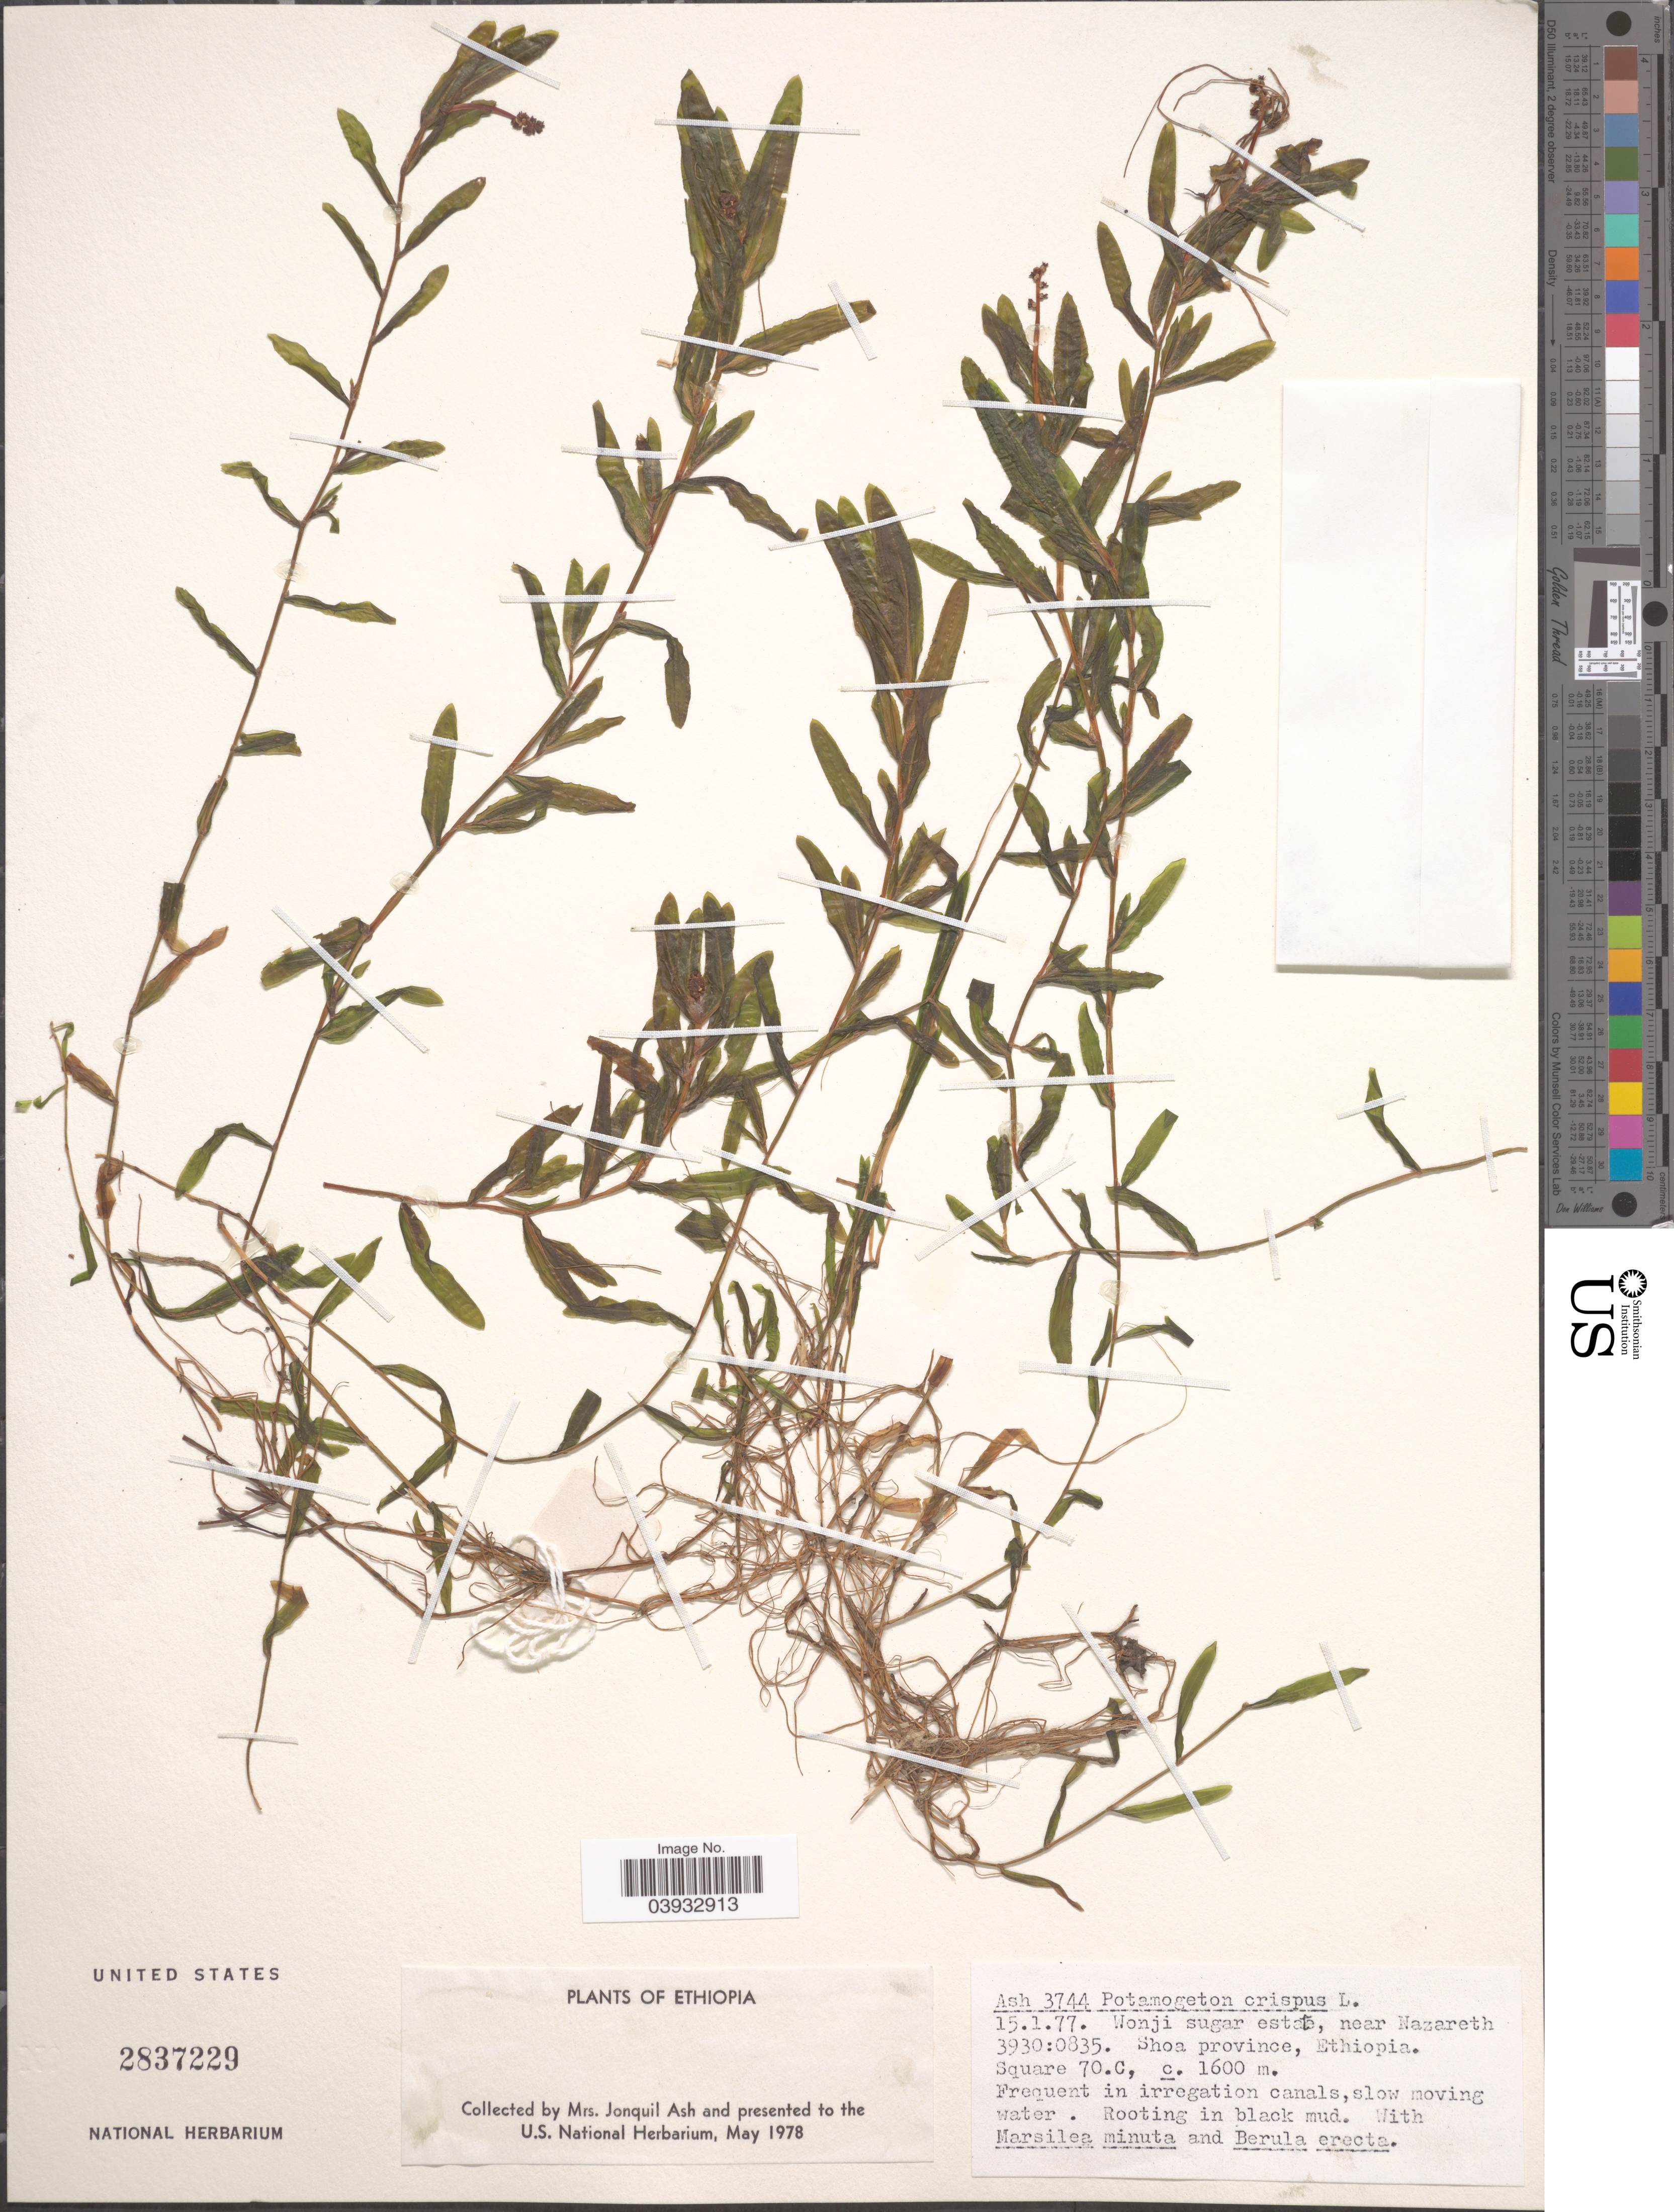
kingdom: Plantae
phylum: Tracheophyta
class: Liliopsida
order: Alismatales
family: Potamogetonaceae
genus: Potamogeton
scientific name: Potamogeton crispus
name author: L.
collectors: J. Ash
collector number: Ash 3744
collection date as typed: Transcribed d/m/y: 15/1/77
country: Ethiopia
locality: Wonji sugar estate, near Nazareth. Shoa province. Square 70.C.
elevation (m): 1600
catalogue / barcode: US 2837229